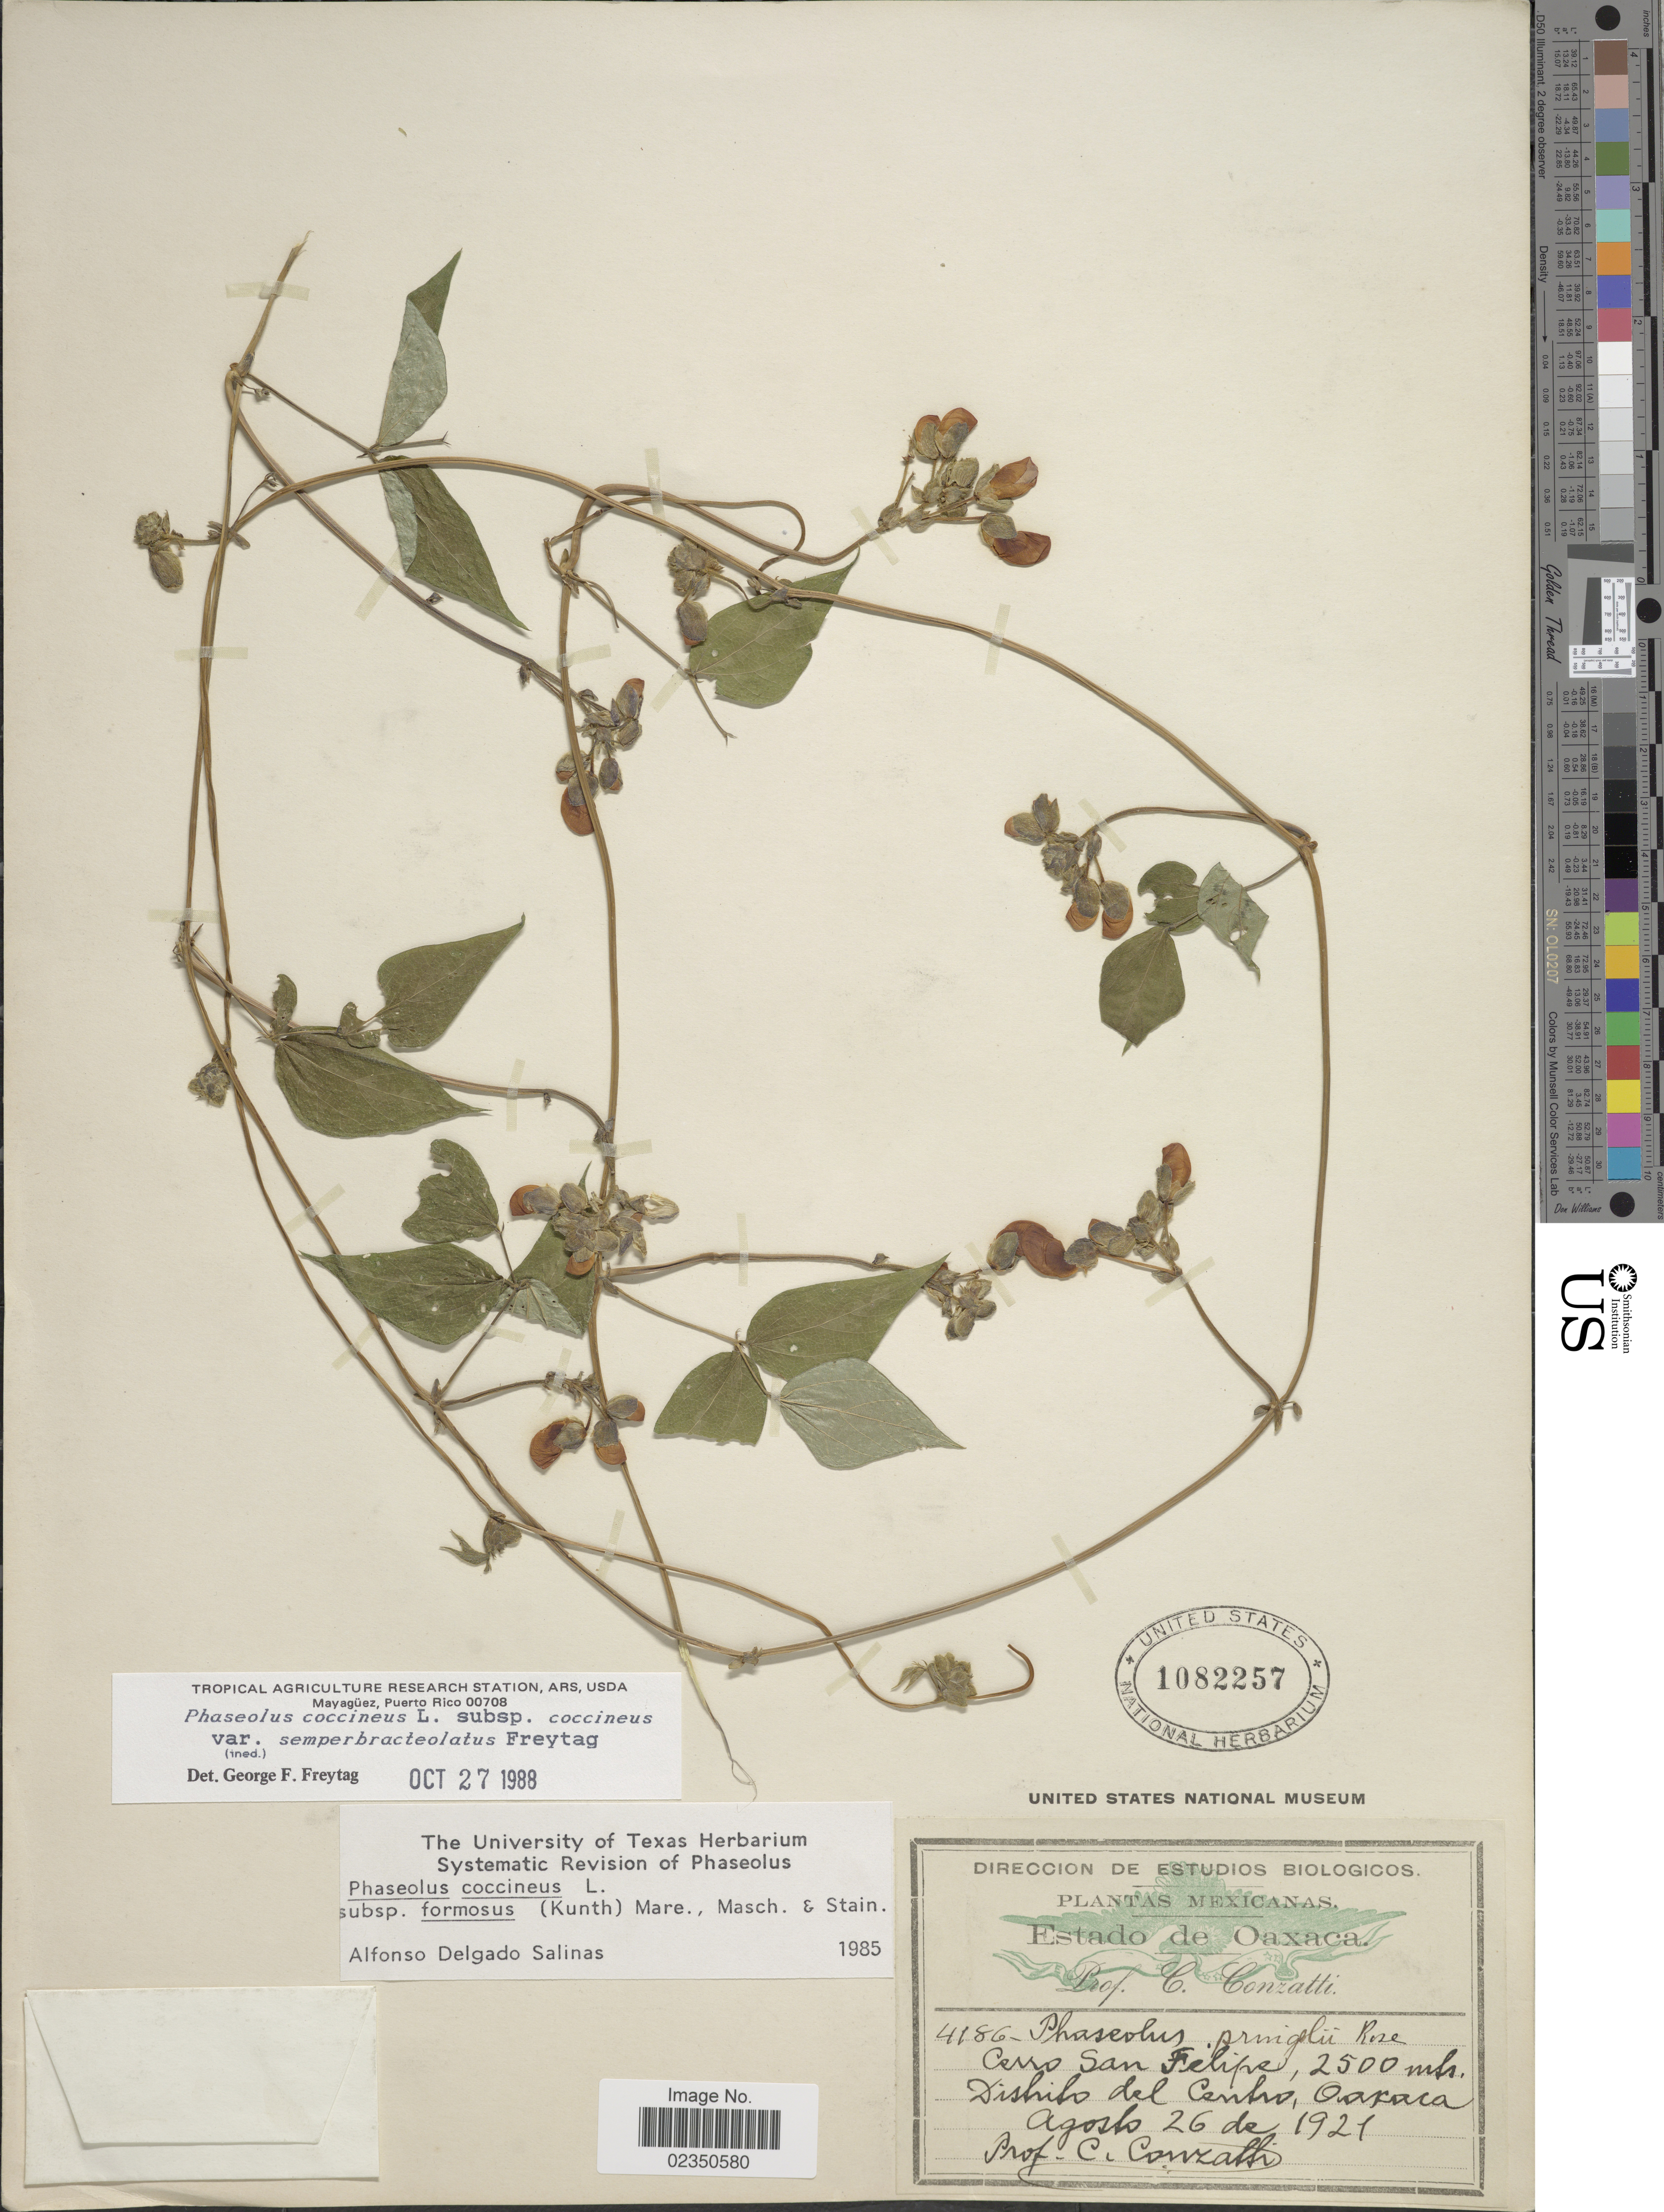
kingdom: Plantae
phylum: Tracheophyta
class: Magnoliopsida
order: Fabales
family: Fabaceae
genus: Phaseolus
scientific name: Phaseolus coccineus var. semperbracteolatus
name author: Freytag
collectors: C. Conzatti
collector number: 4186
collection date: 1921-08-26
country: Mexico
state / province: Oaxaca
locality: Cerro San Felipe, Distrito del Centro.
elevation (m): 2500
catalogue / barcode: US 1082257